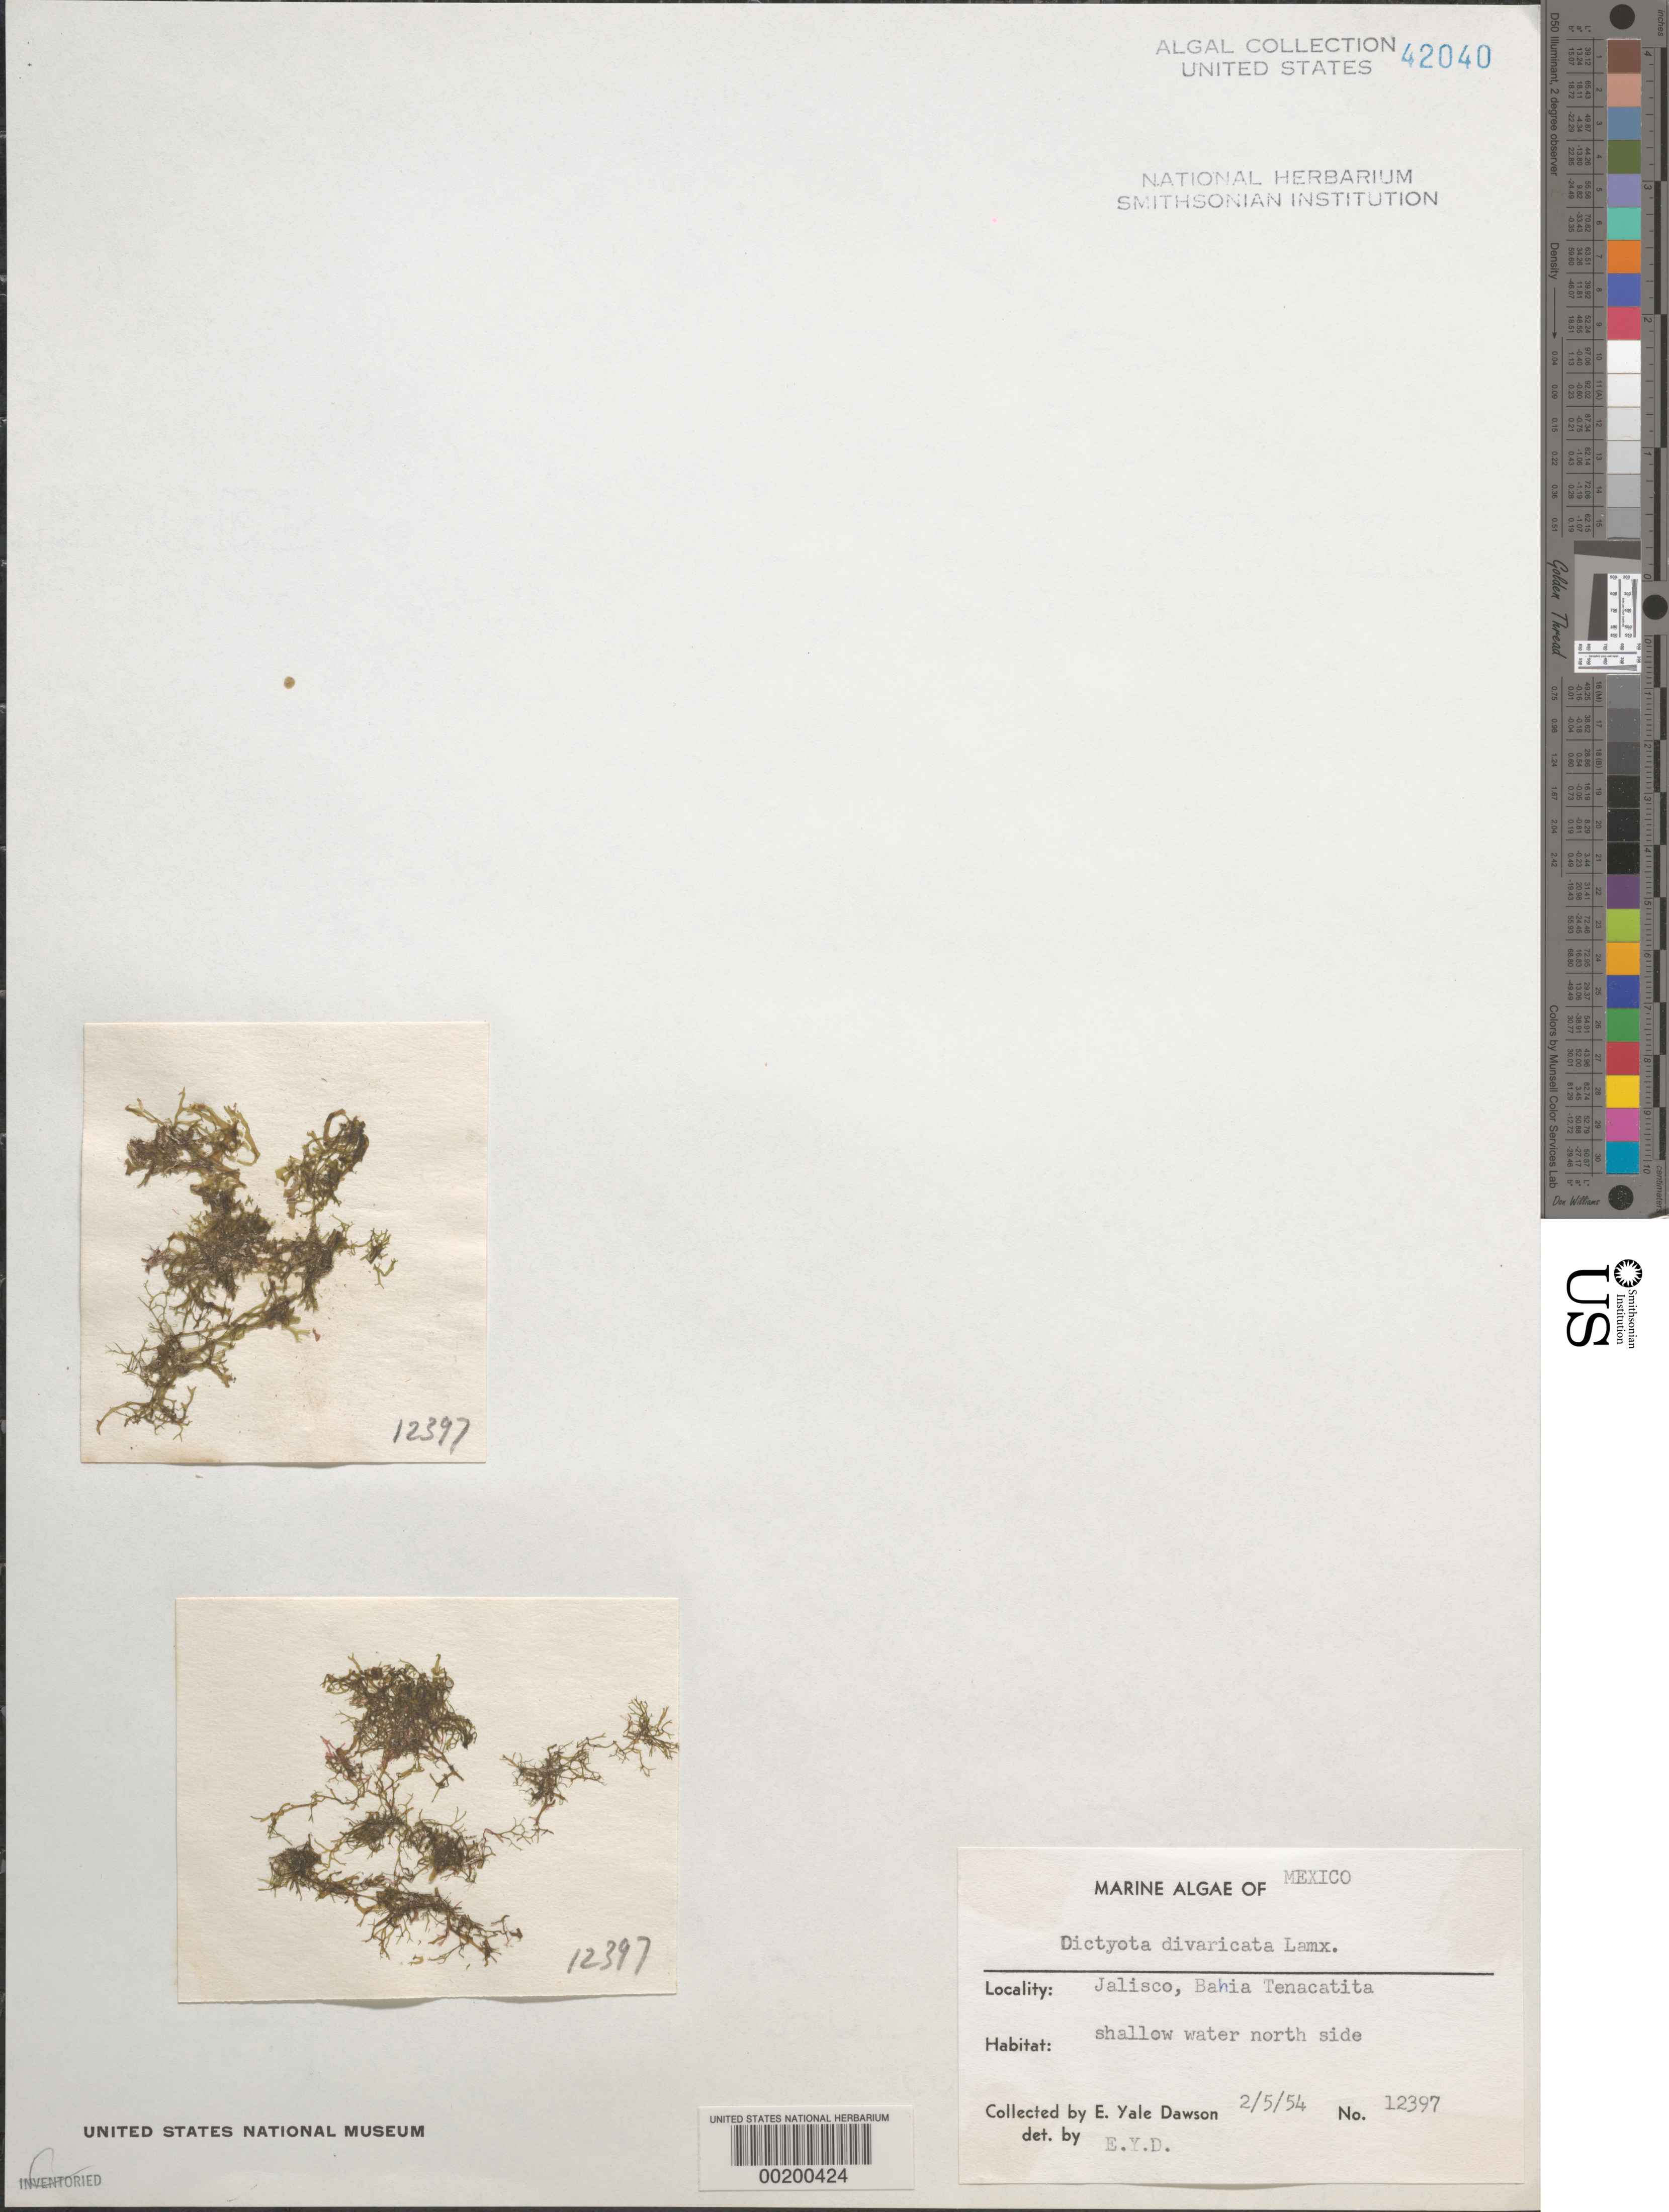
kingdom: Chromista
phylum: Ochrophyta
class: Phaeophyceae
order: Dictyotales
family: Dictyotaceae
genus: Dictyota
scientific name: Dictyota divaricata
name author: J.V.Lamouroux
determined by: Dawson, E. Y.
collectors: E. Y. Dawson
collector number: EYD 12397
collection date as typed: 05 Feb 1954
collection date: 1954-02-05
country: Mexico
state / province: Jalisco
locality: Bahia Tenacatita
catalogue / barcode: US 42040